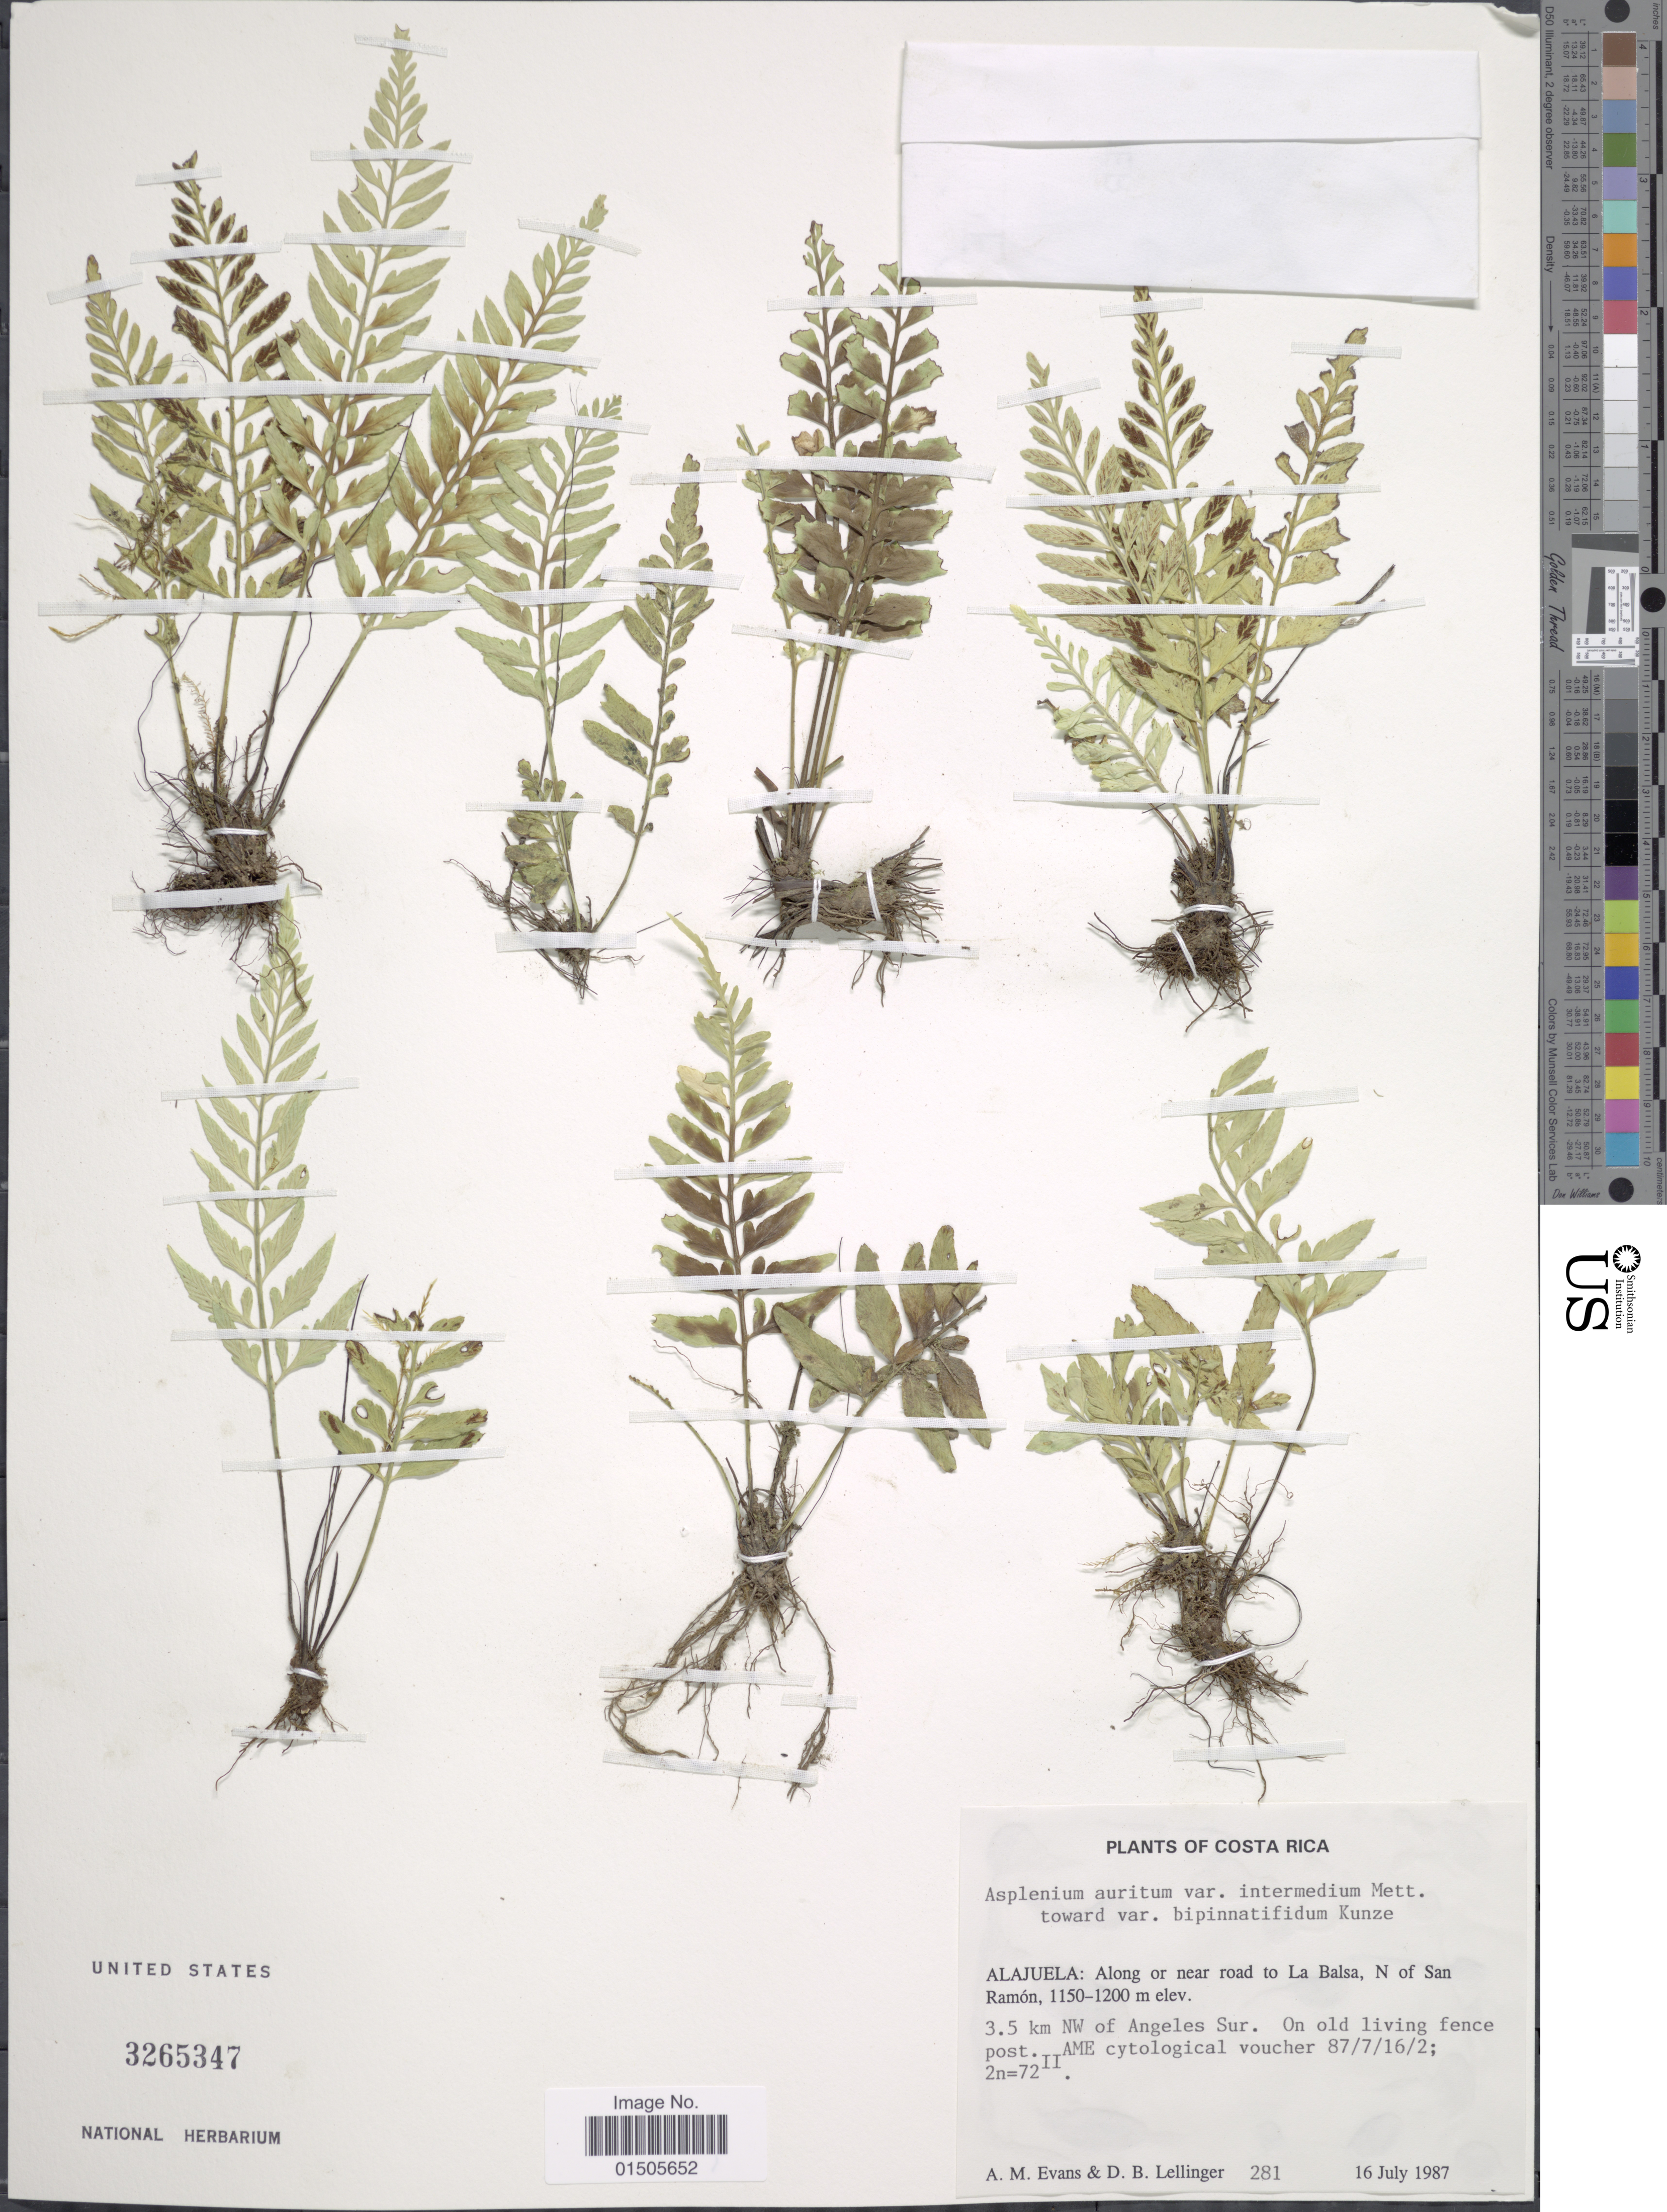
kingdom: Plantae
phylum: Tracheophyta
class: Polypodiopsida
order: Polypodiales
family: Aspleniaceae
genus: Asplenium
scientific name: Asplenium auritum var. intermedium ined.?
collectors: A. M. Evans & D. B. Lellinger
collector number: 281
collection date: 1987-07-16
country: Costa Rica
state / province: Alajuela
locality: Along or near road to La Balsa, N of San Ramon, 3.5 km NW of Angeles Sur.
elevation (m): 1150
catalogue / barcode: US 3265347